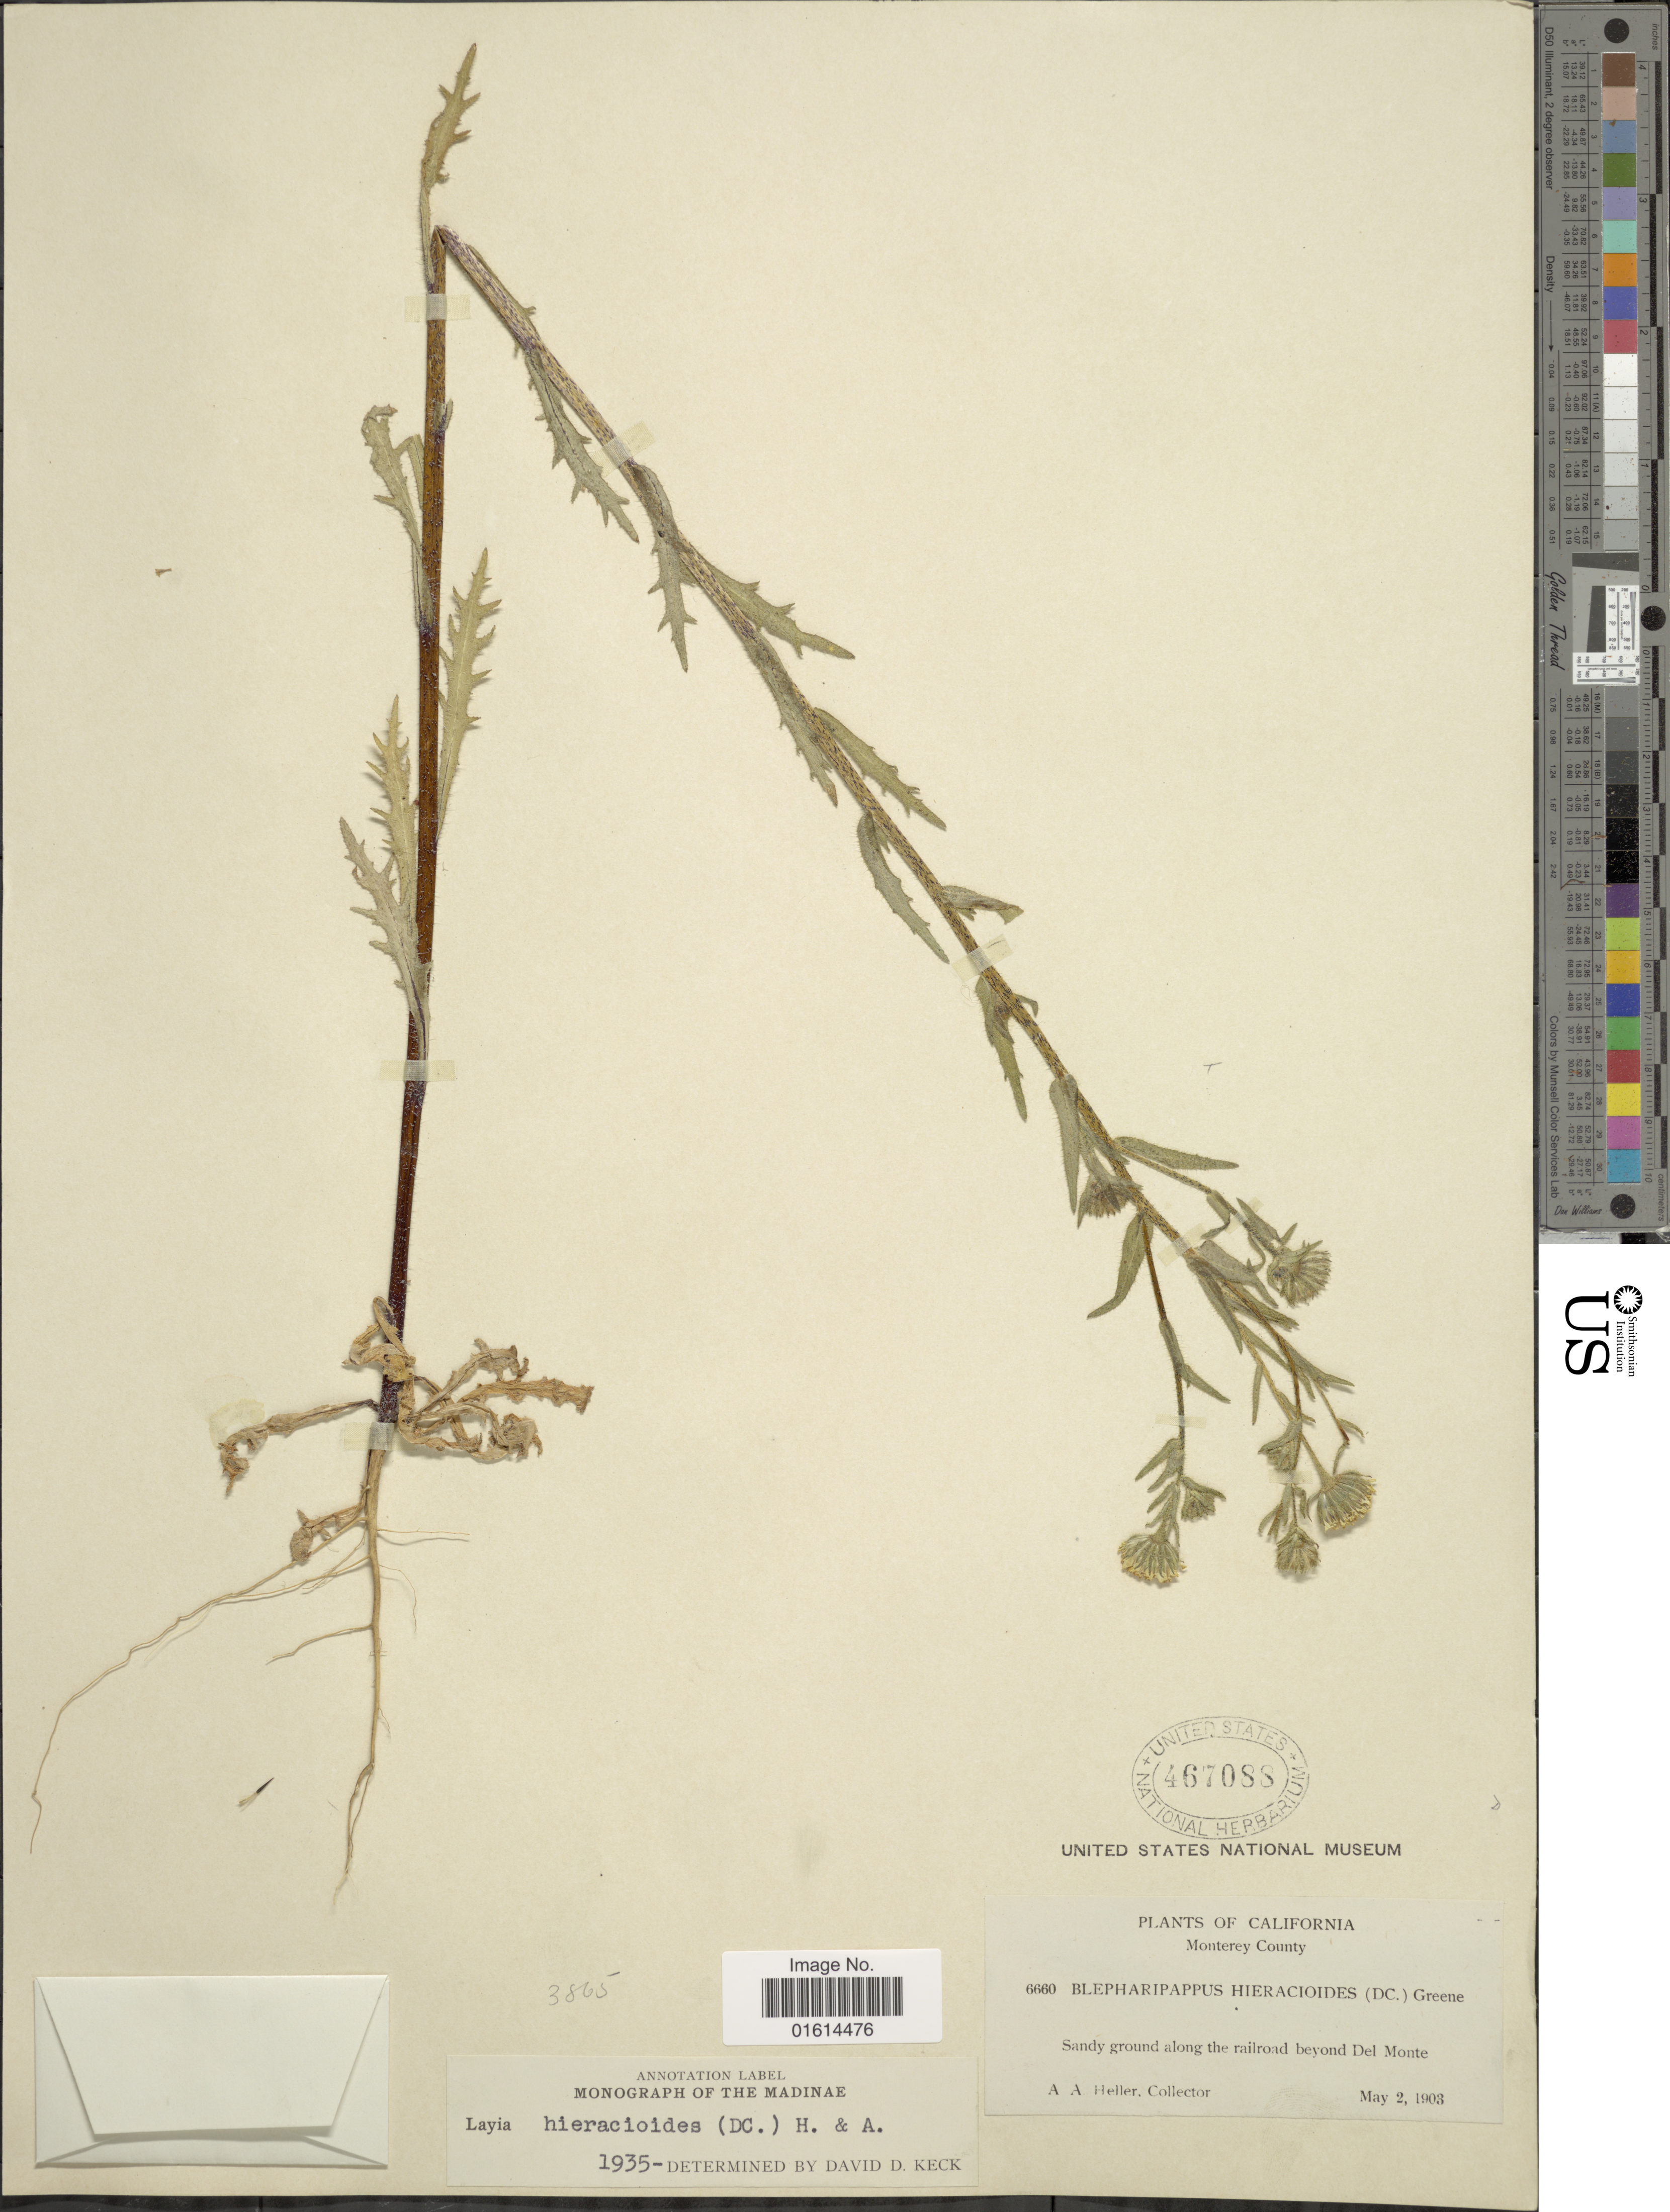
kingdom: Plantae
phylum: Tracheophyta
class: Magnoliopsida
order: Asterales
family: Asteraceae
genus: Layia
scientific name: Layia hieracioides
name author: (Hook. & Arn.) DC.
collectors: A. A. Heller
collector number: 6660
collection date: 1903-05-02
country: United States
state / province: California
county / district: Monterey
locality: Monterey County, along the railroad beyond Del Monte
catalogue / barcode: US 467088